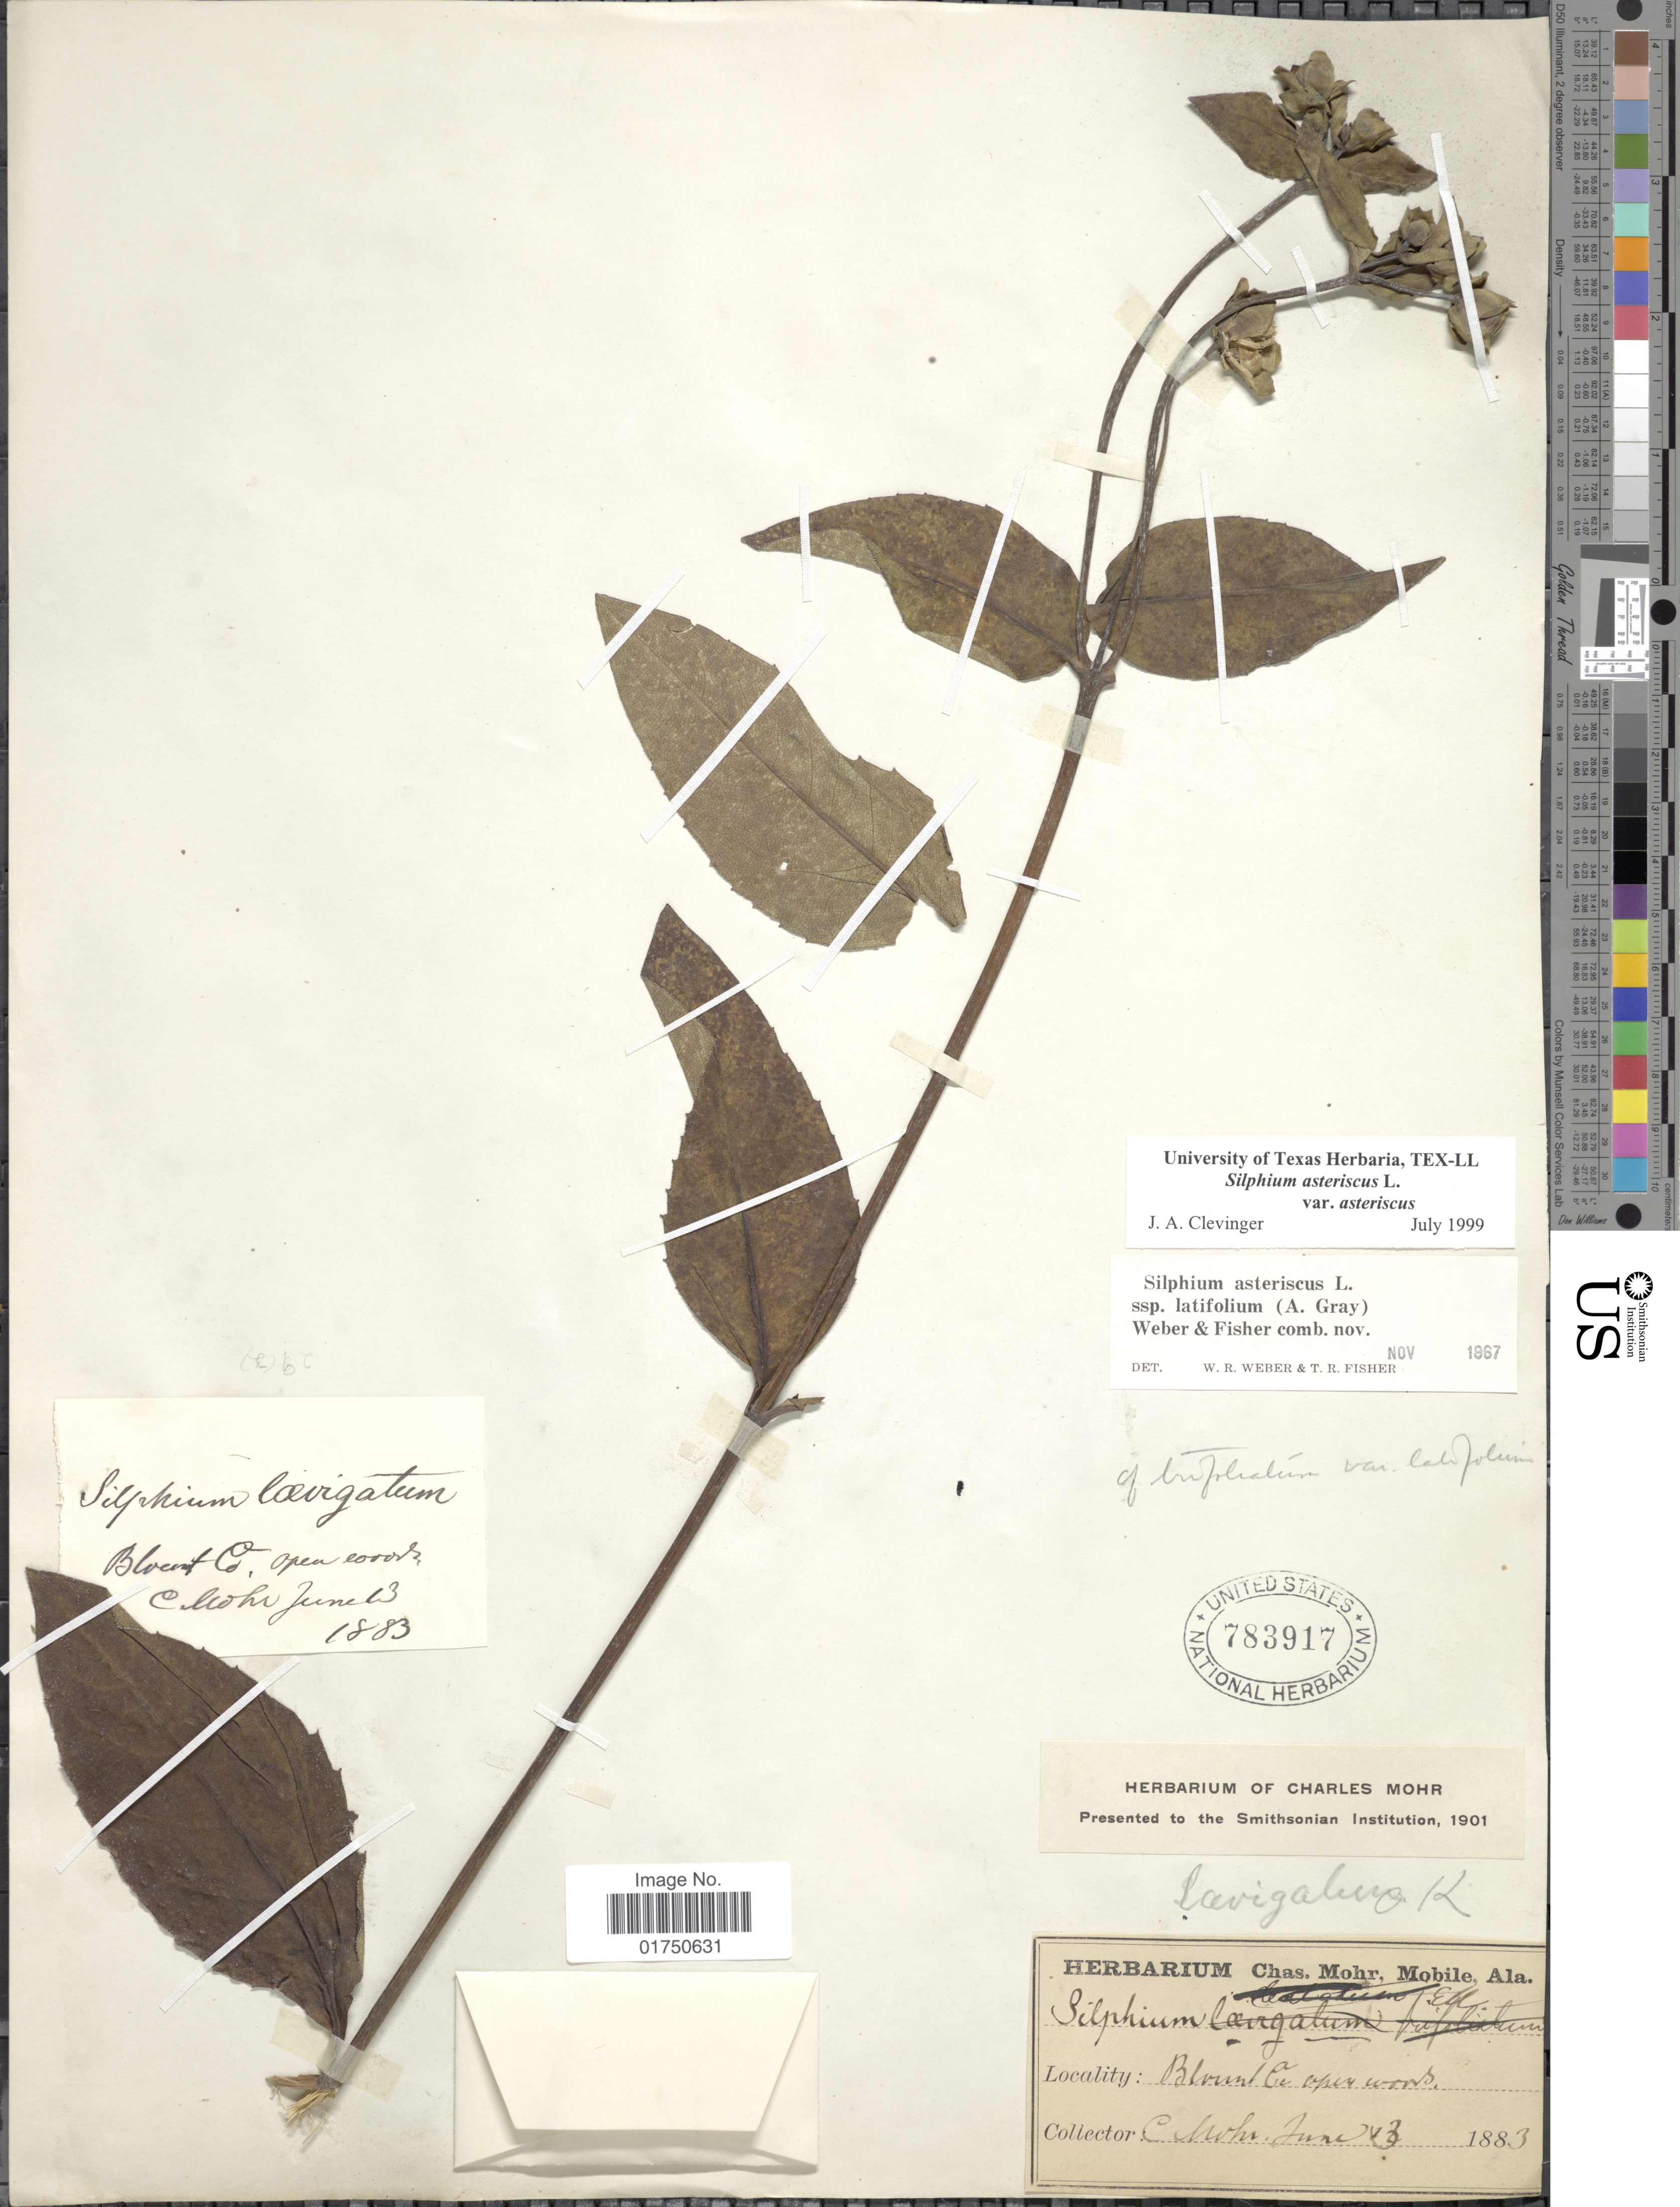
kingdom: Plantae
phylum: Tracheophyta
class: Magnoliopsida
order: Asterales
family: Asteraceae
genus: Silphium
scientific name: Silphium asteriscus var. asteriscus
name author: L.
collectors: C. T. Mohr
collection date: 1883-06-13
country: United States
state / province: Alabama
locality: Blount Co.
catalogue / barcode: US 783917